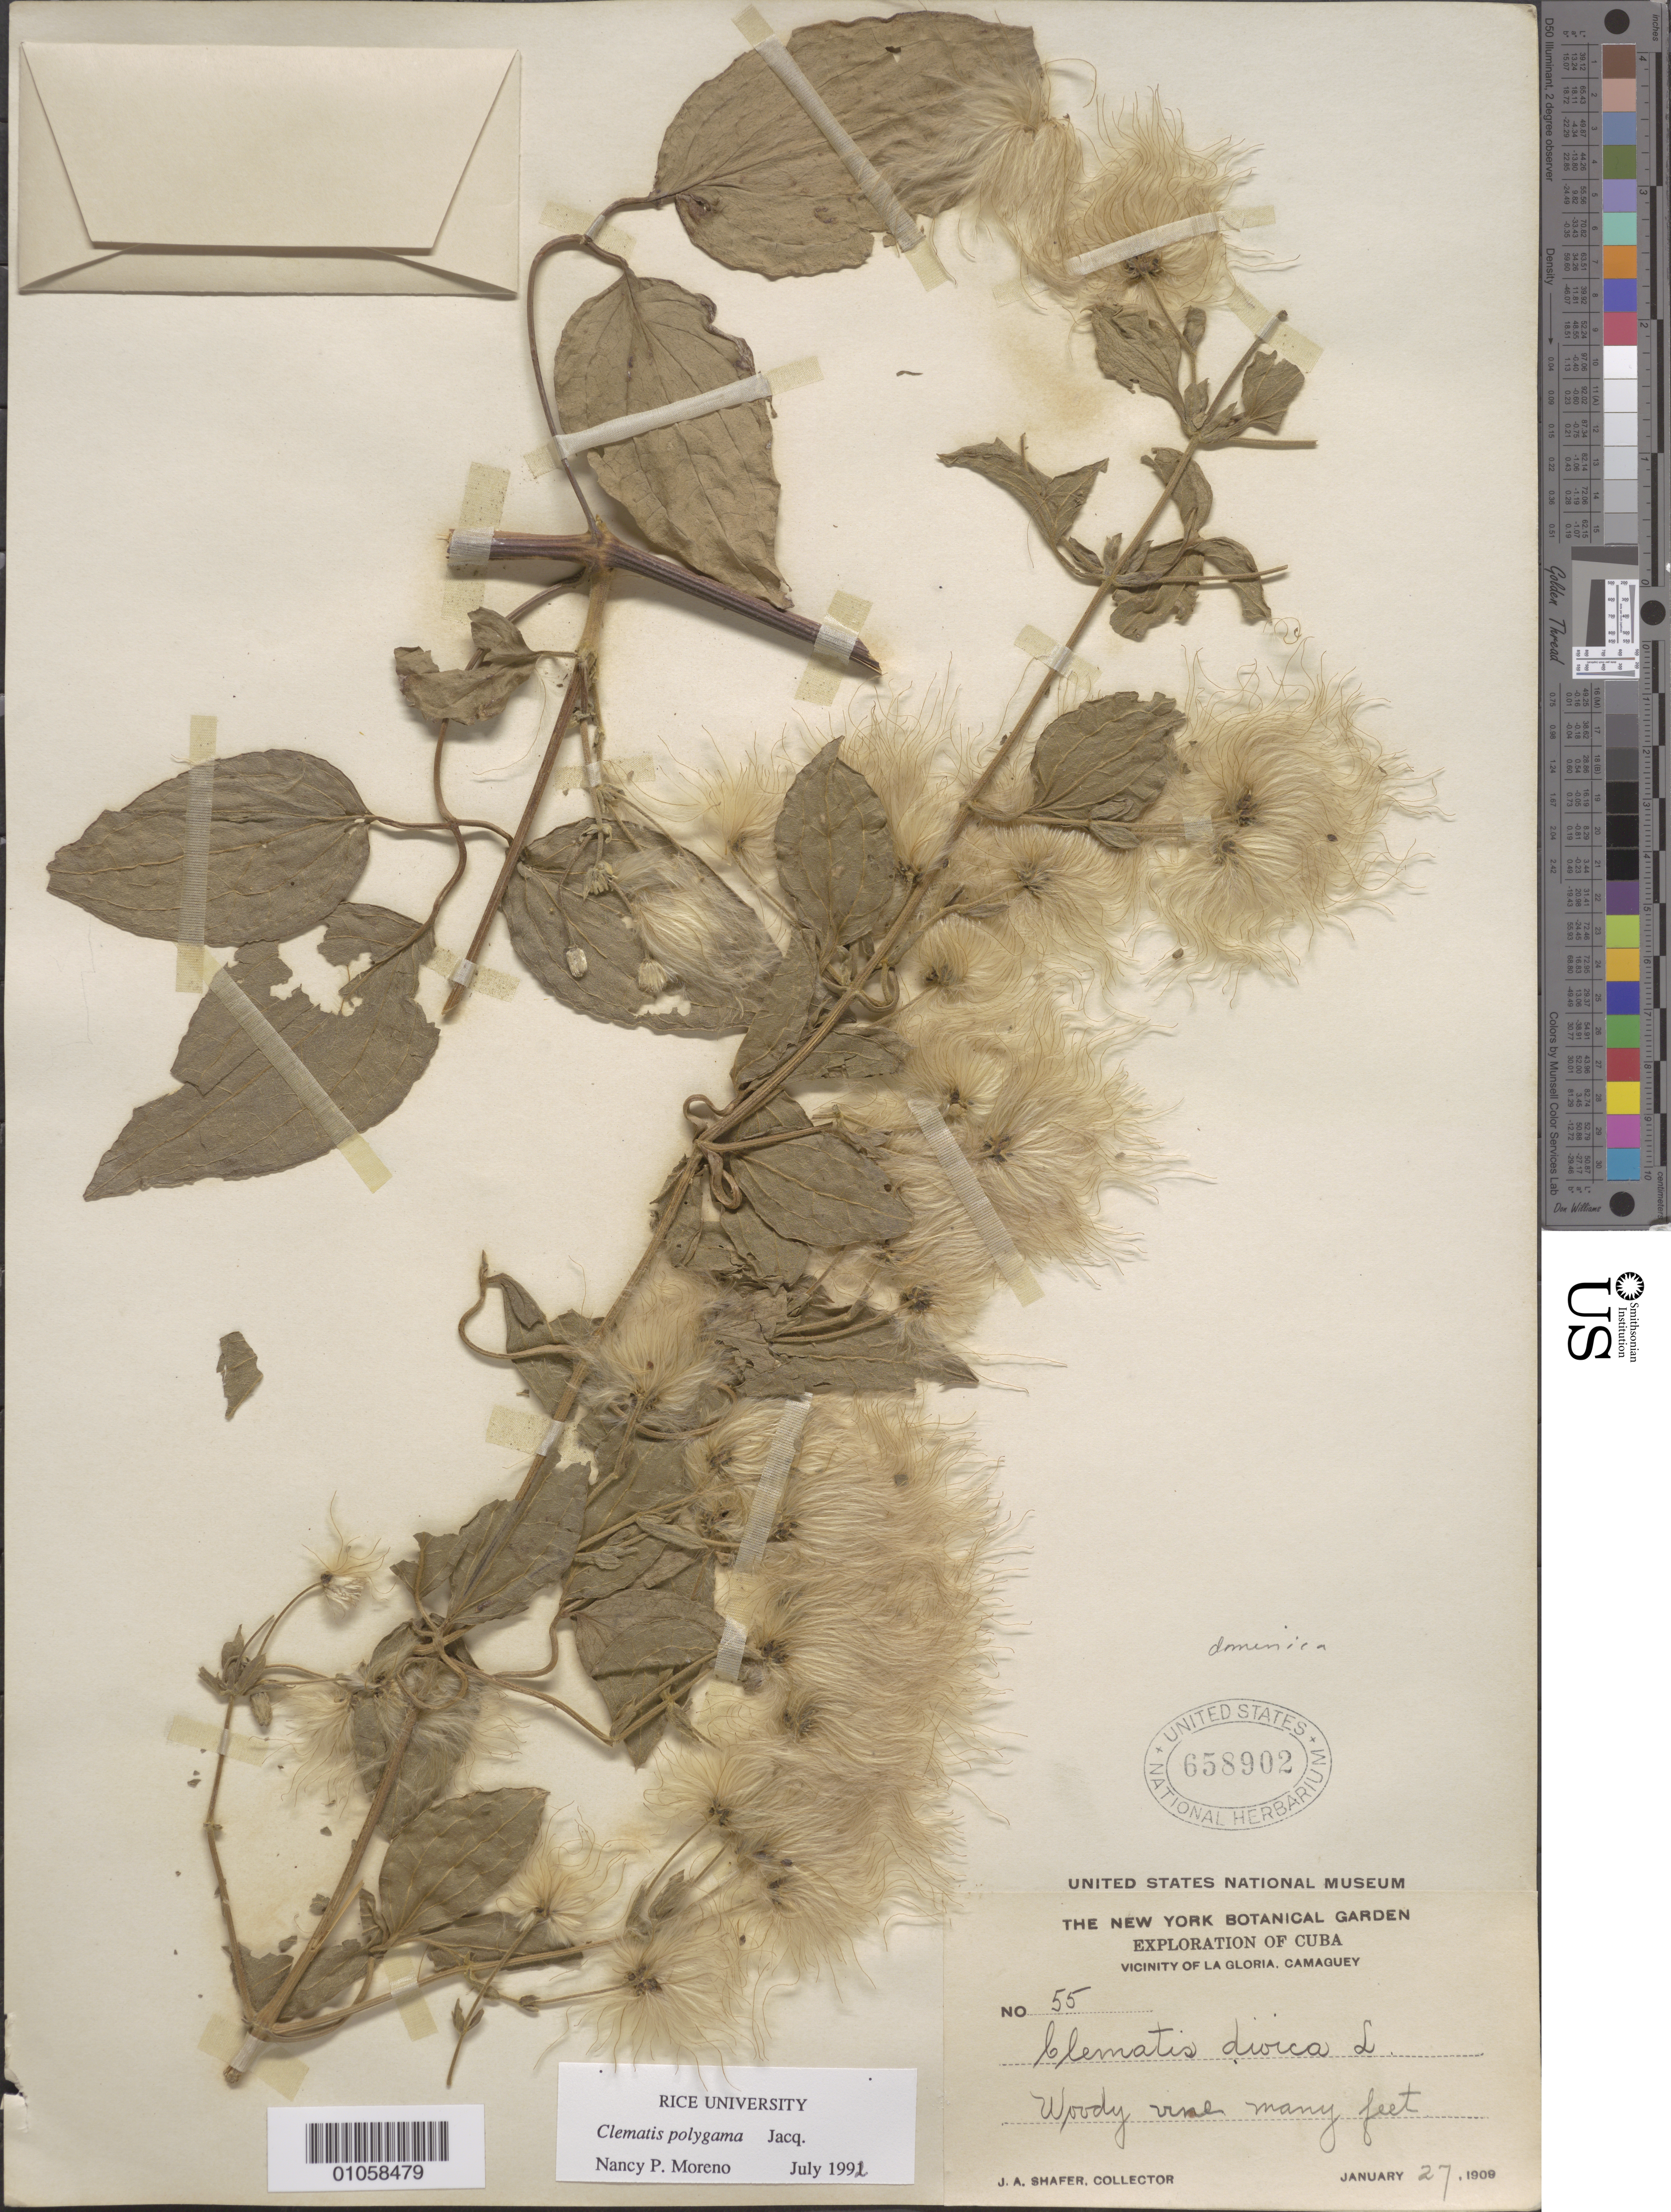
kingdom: Plantae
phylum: Tracheophyta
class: Magnoliopsida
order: Ranunculales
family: Ranunculaceae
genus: Clematis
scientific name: Clematis polygama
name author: Jacq.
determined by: Moreno, N. P.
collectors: J. A. Shafer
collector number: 55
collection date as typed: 27 Jan 1909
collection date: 1909-01-27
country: Cuba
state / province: Camaguey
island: Cuba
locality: La Gloria vicinity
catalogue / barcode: US 658902